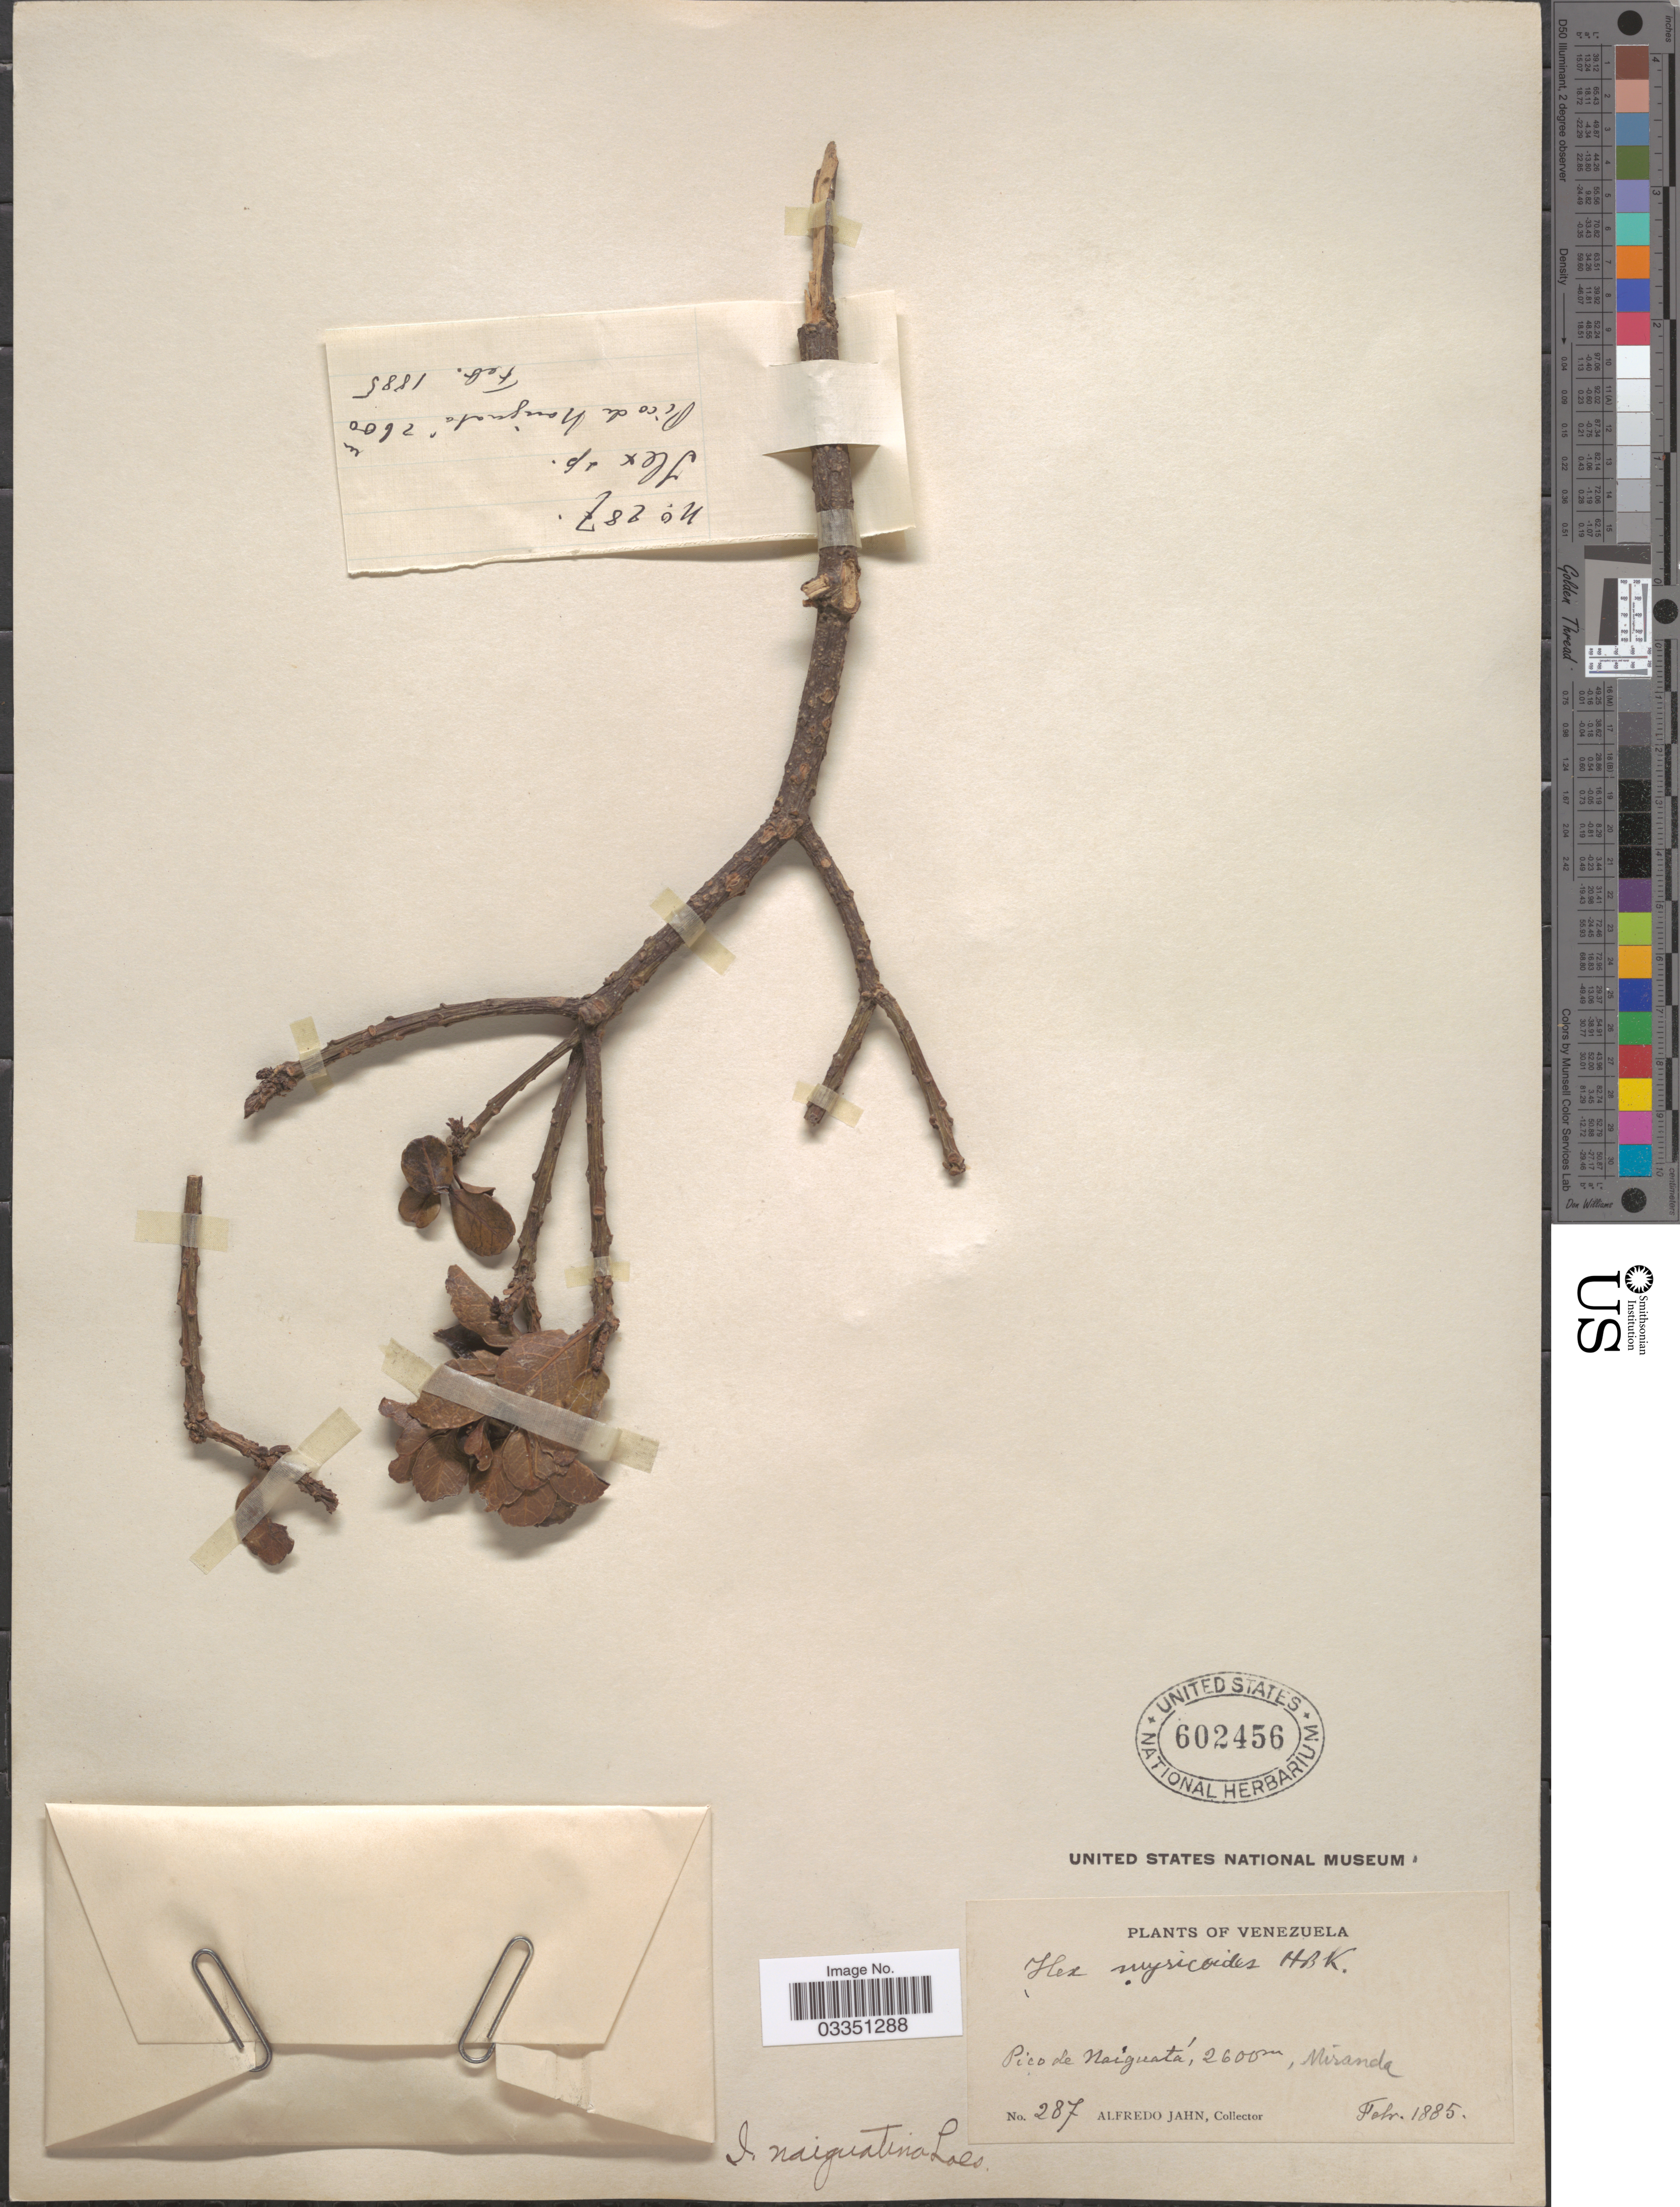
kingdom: Plantae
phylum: Tracheophyta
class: Magnoliopsida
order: Aquifoliales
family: Aquifoliaceae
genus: Ilex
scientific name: Ilex naiguatina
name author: Loes.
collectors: A. Jahn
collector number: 287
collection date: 1885-02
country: Venezuela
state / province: Miranda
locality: Pico de Naiguatá.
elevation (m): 2600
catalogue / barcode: US 602456